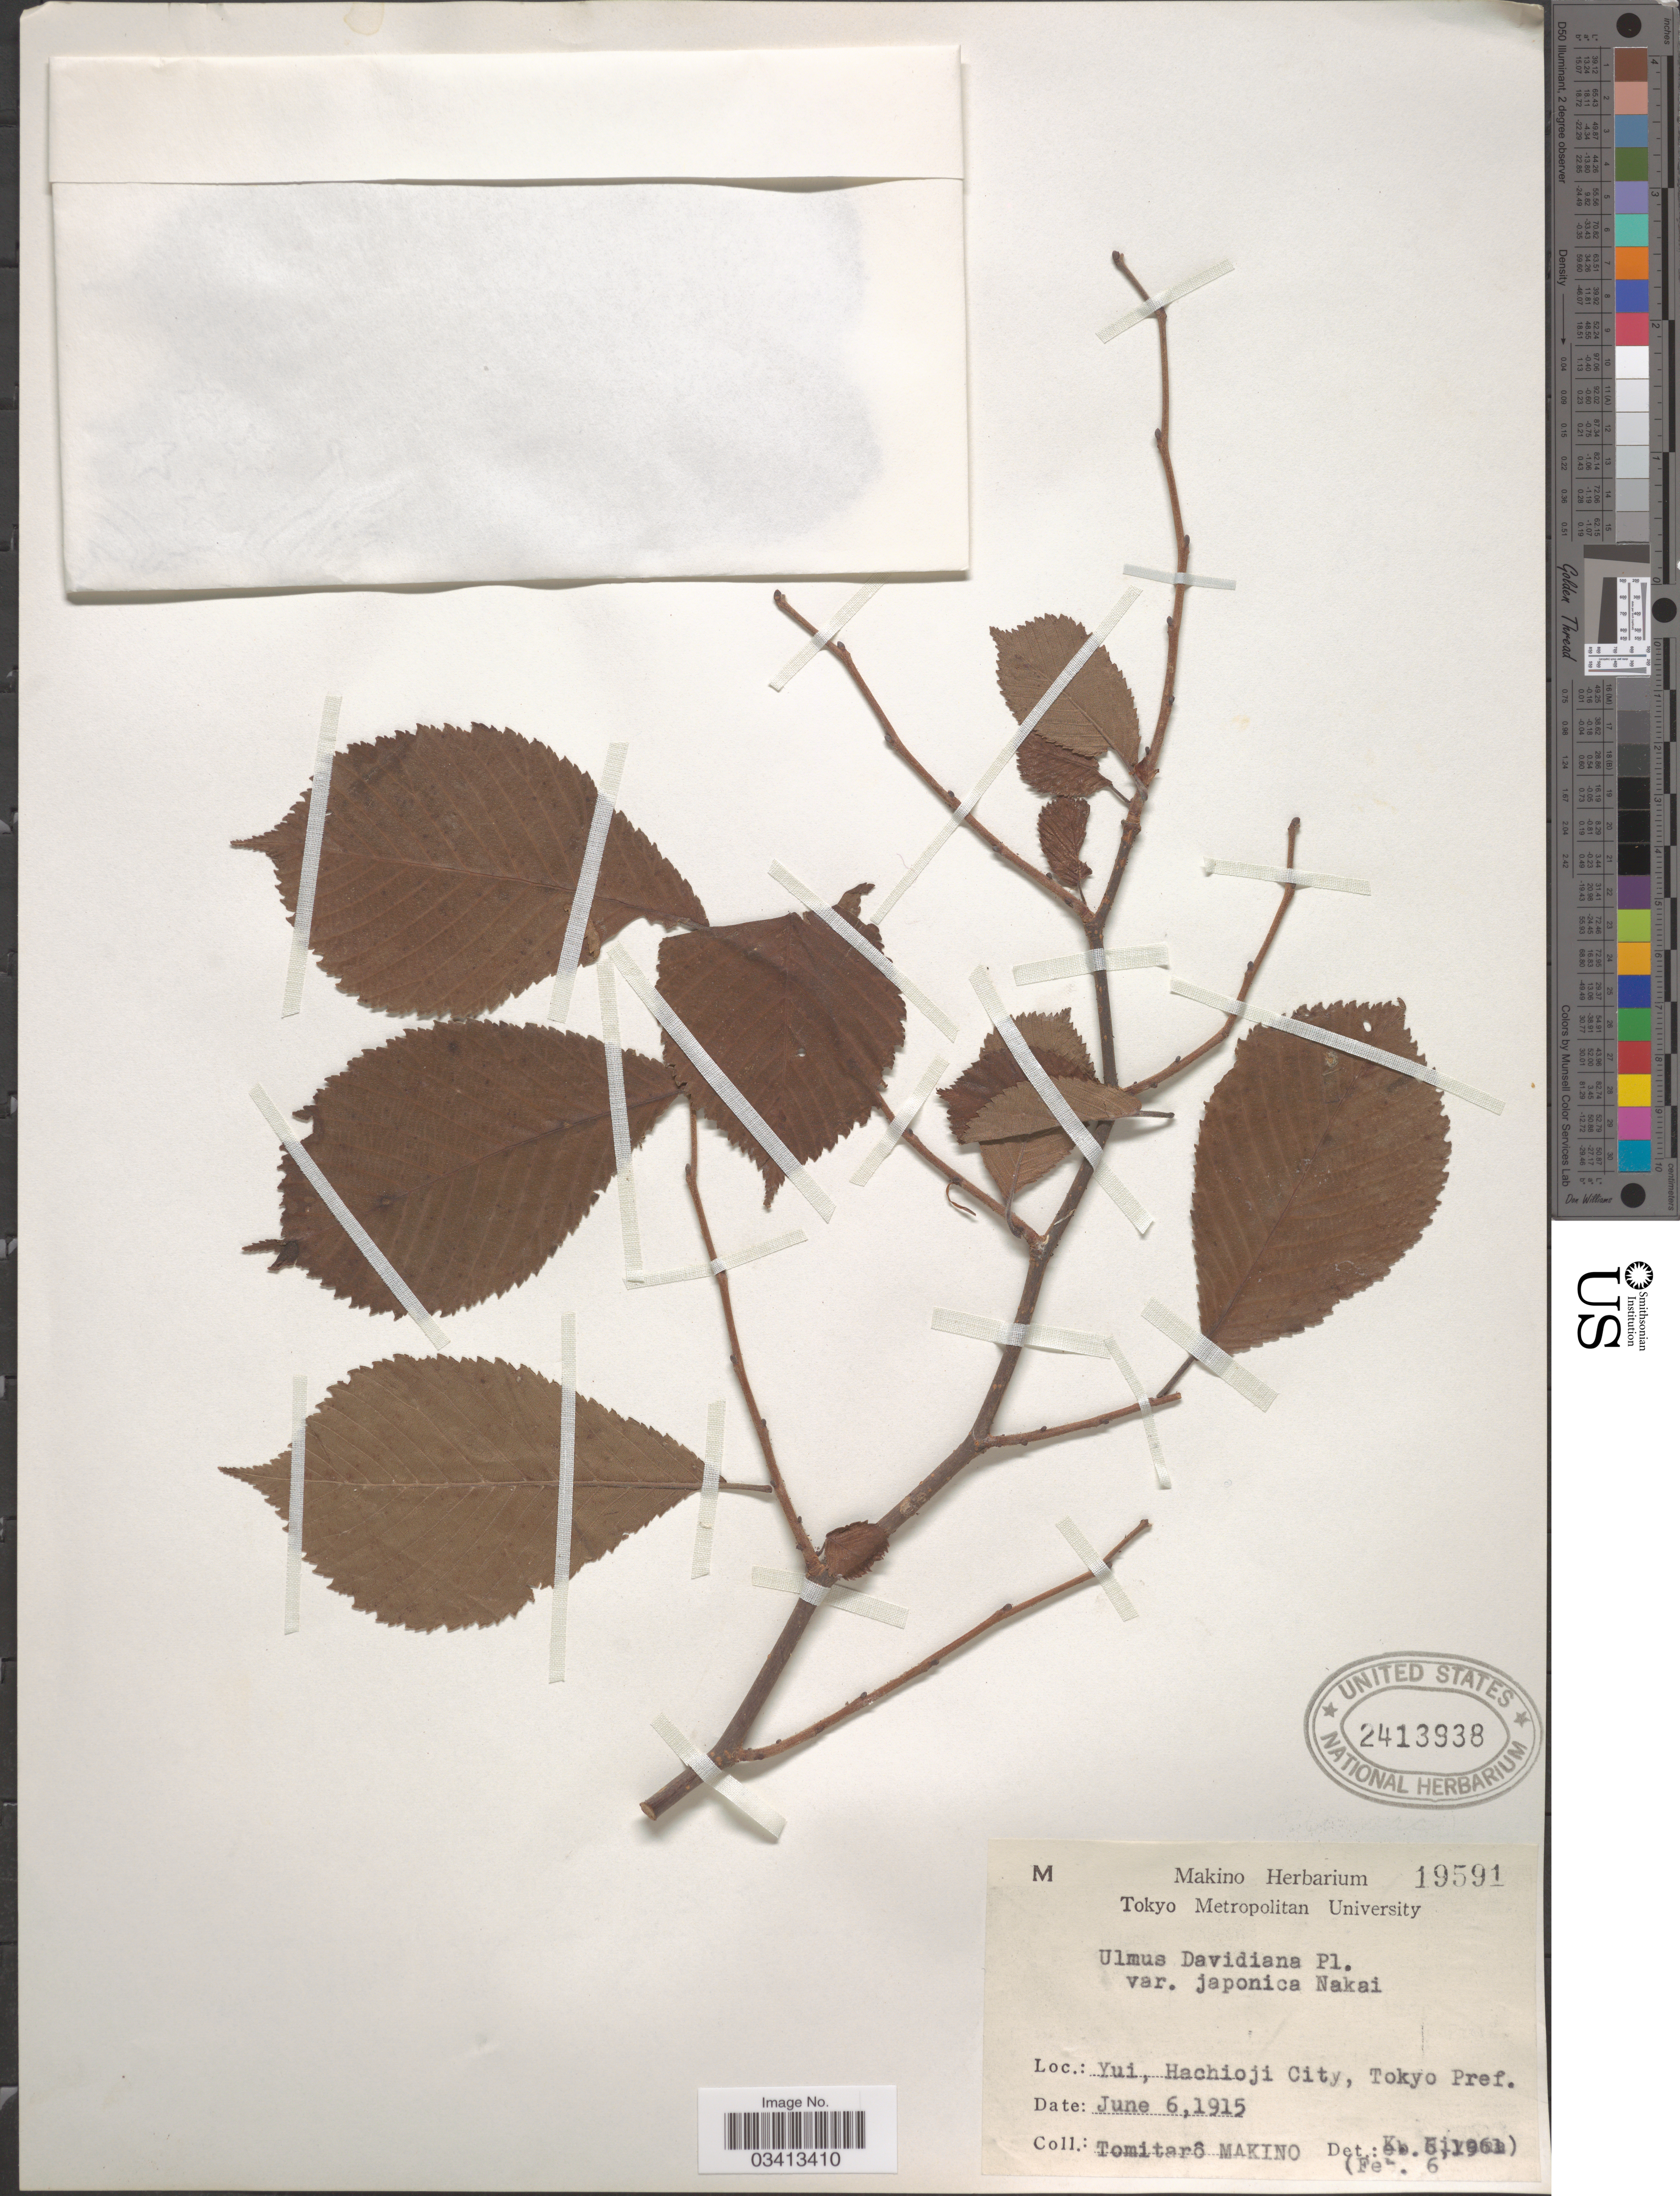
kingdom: Plantae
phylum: Tracheophyta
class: Magnoliopsida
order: Rosales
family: Ulmaceae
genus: Ulmus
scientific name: Ulmus davidiana var. japonica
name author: (Rehder) Nakai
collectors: T. Makino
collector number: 19591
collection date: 1915-06-06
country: Japan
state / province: Tokyo, Federal City of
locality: Yui, Hachioji, City, Tokyo Pref.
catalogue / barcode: US 2413938